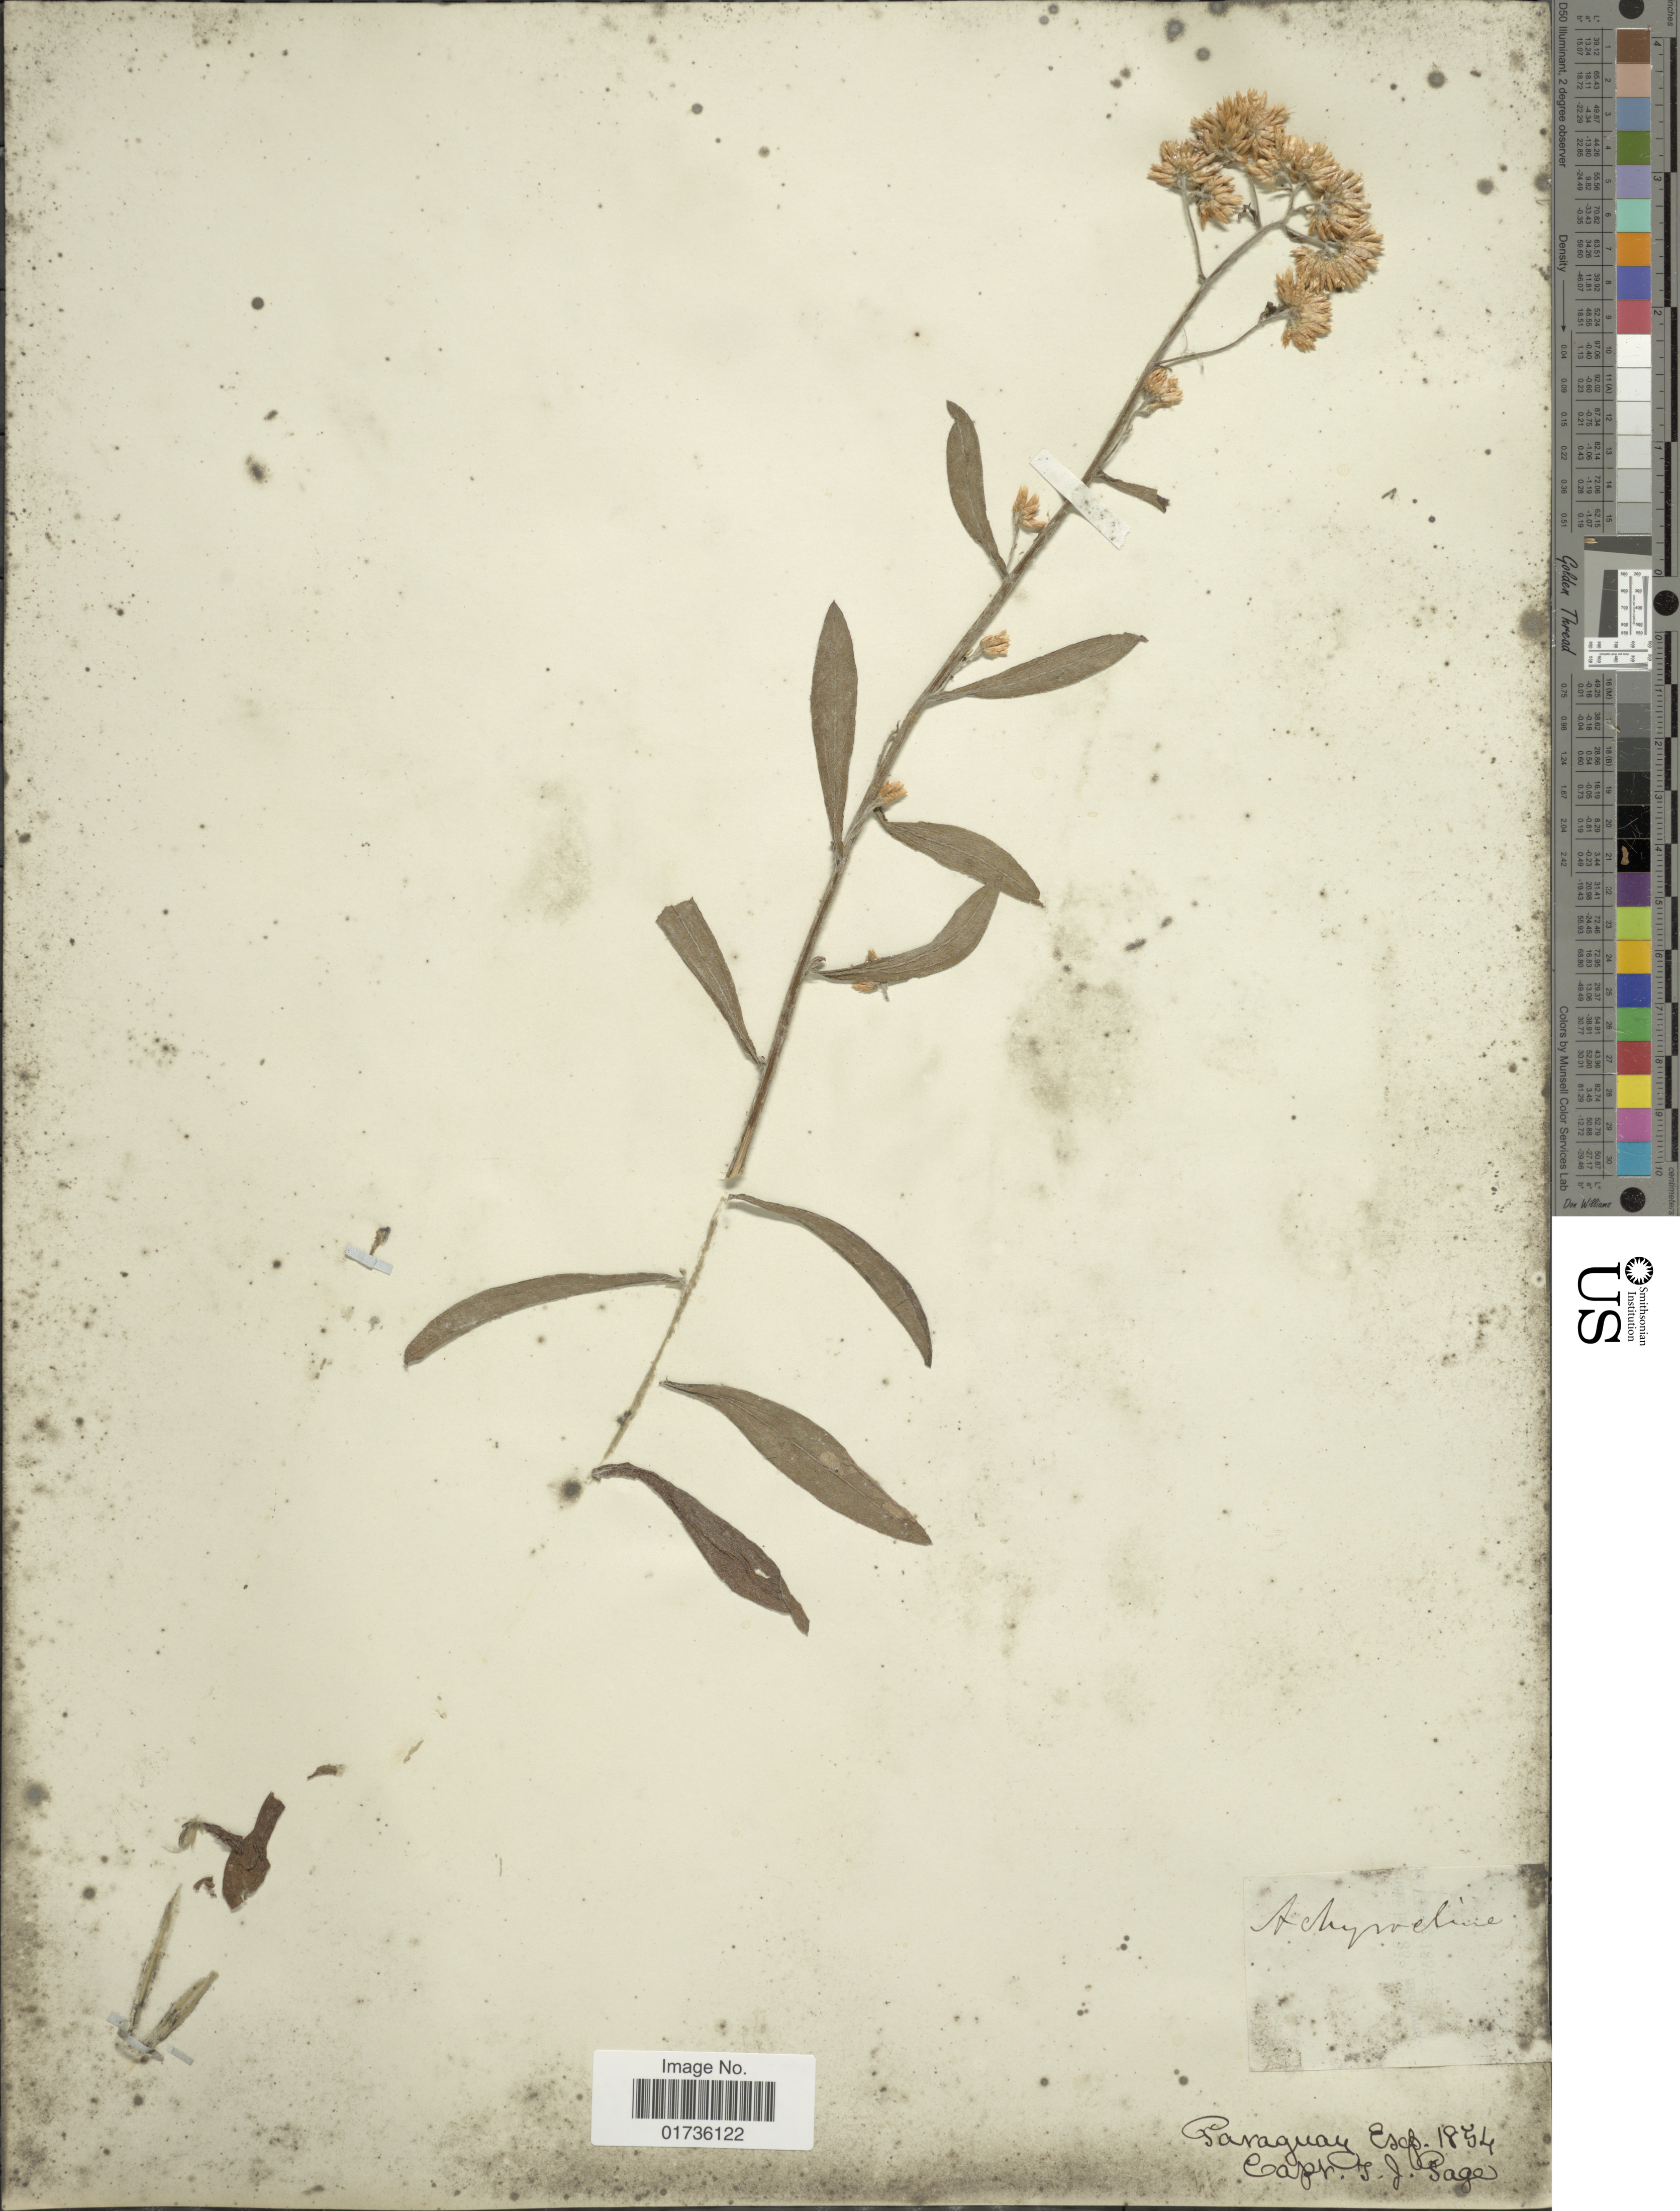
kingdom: Plantae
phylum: Tracheophyta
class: Magnoliopsida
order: Asterales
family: Asteraceae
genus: Achyrocline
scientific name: Achyrocline sp.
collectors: T. J. Page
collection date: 1854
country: Paraguay